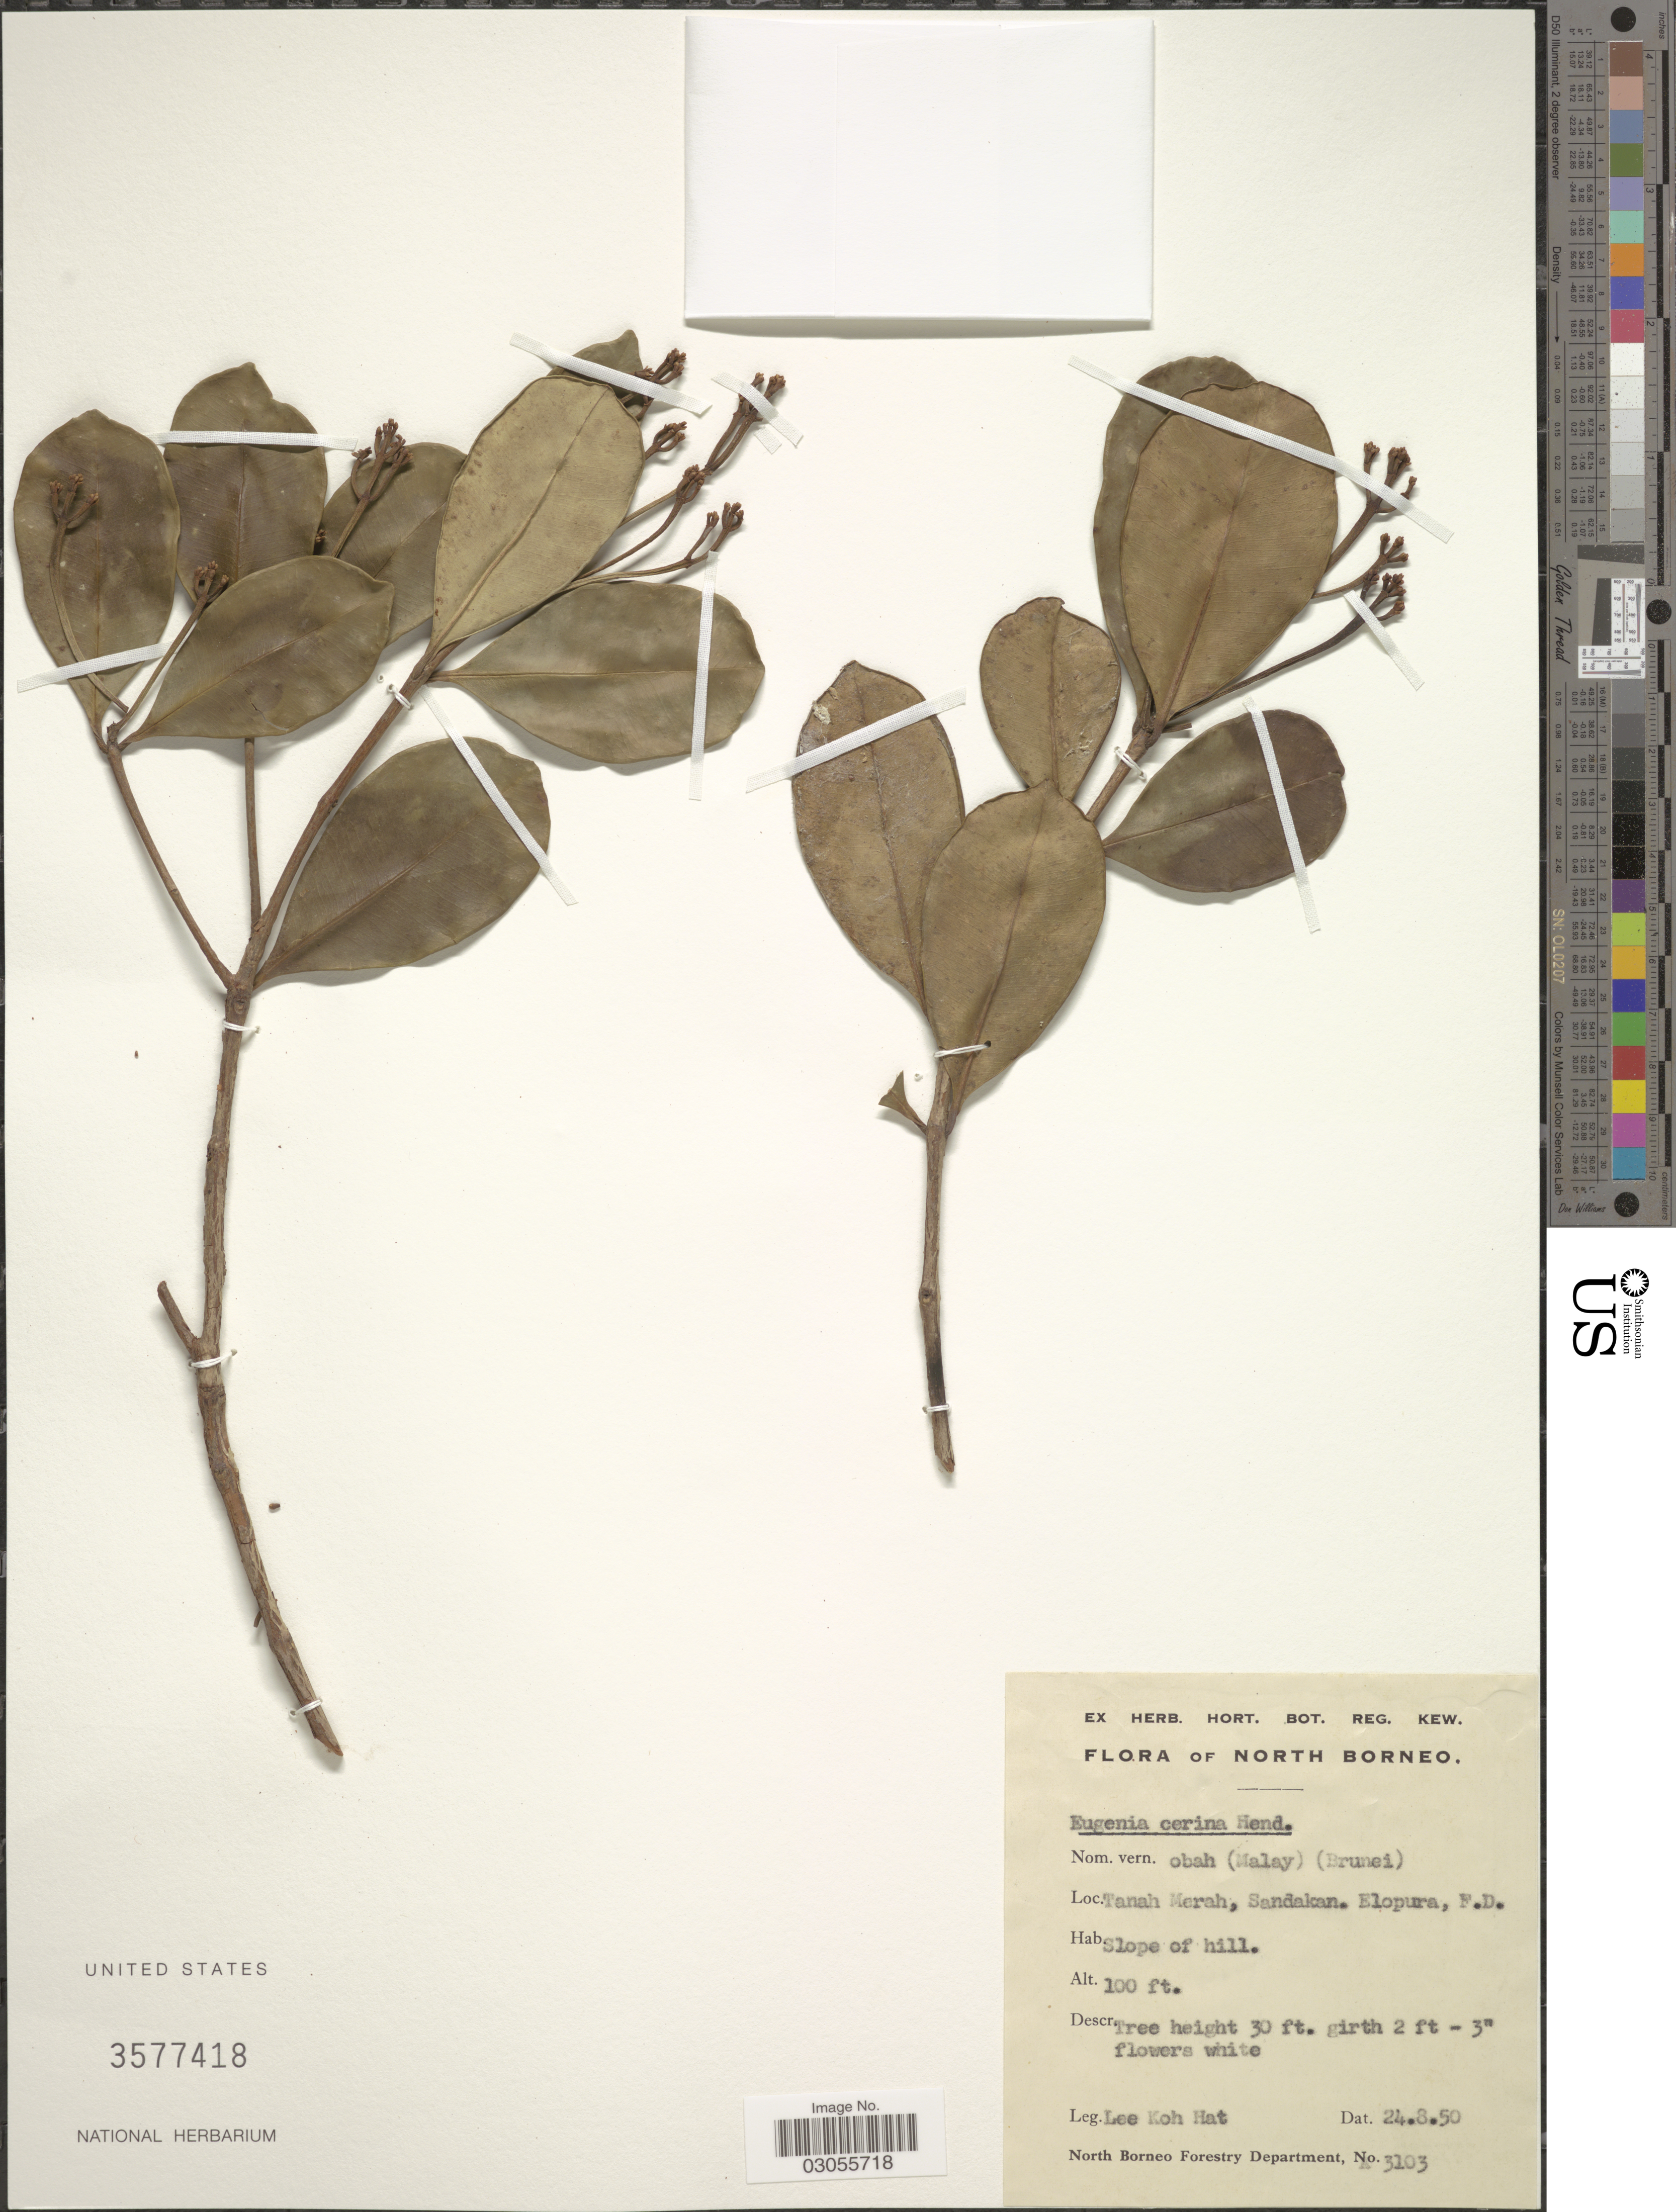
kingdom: Plantae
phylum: Tracheophyta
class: Magnoliopsida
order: Myrtales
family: Myrtaceae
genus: Syzygium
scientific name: Syzygium incarnatum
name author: (Elmer) Merr. & L.M. Perry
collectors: L. Hat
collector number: A 3103*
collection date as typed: Transcribed d/m/y: 24/8/50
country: Malaysia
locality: North Borneo. Tanah Merah, Sandakan. Elopura, F. D.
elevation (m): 30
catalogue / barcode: US 3577418